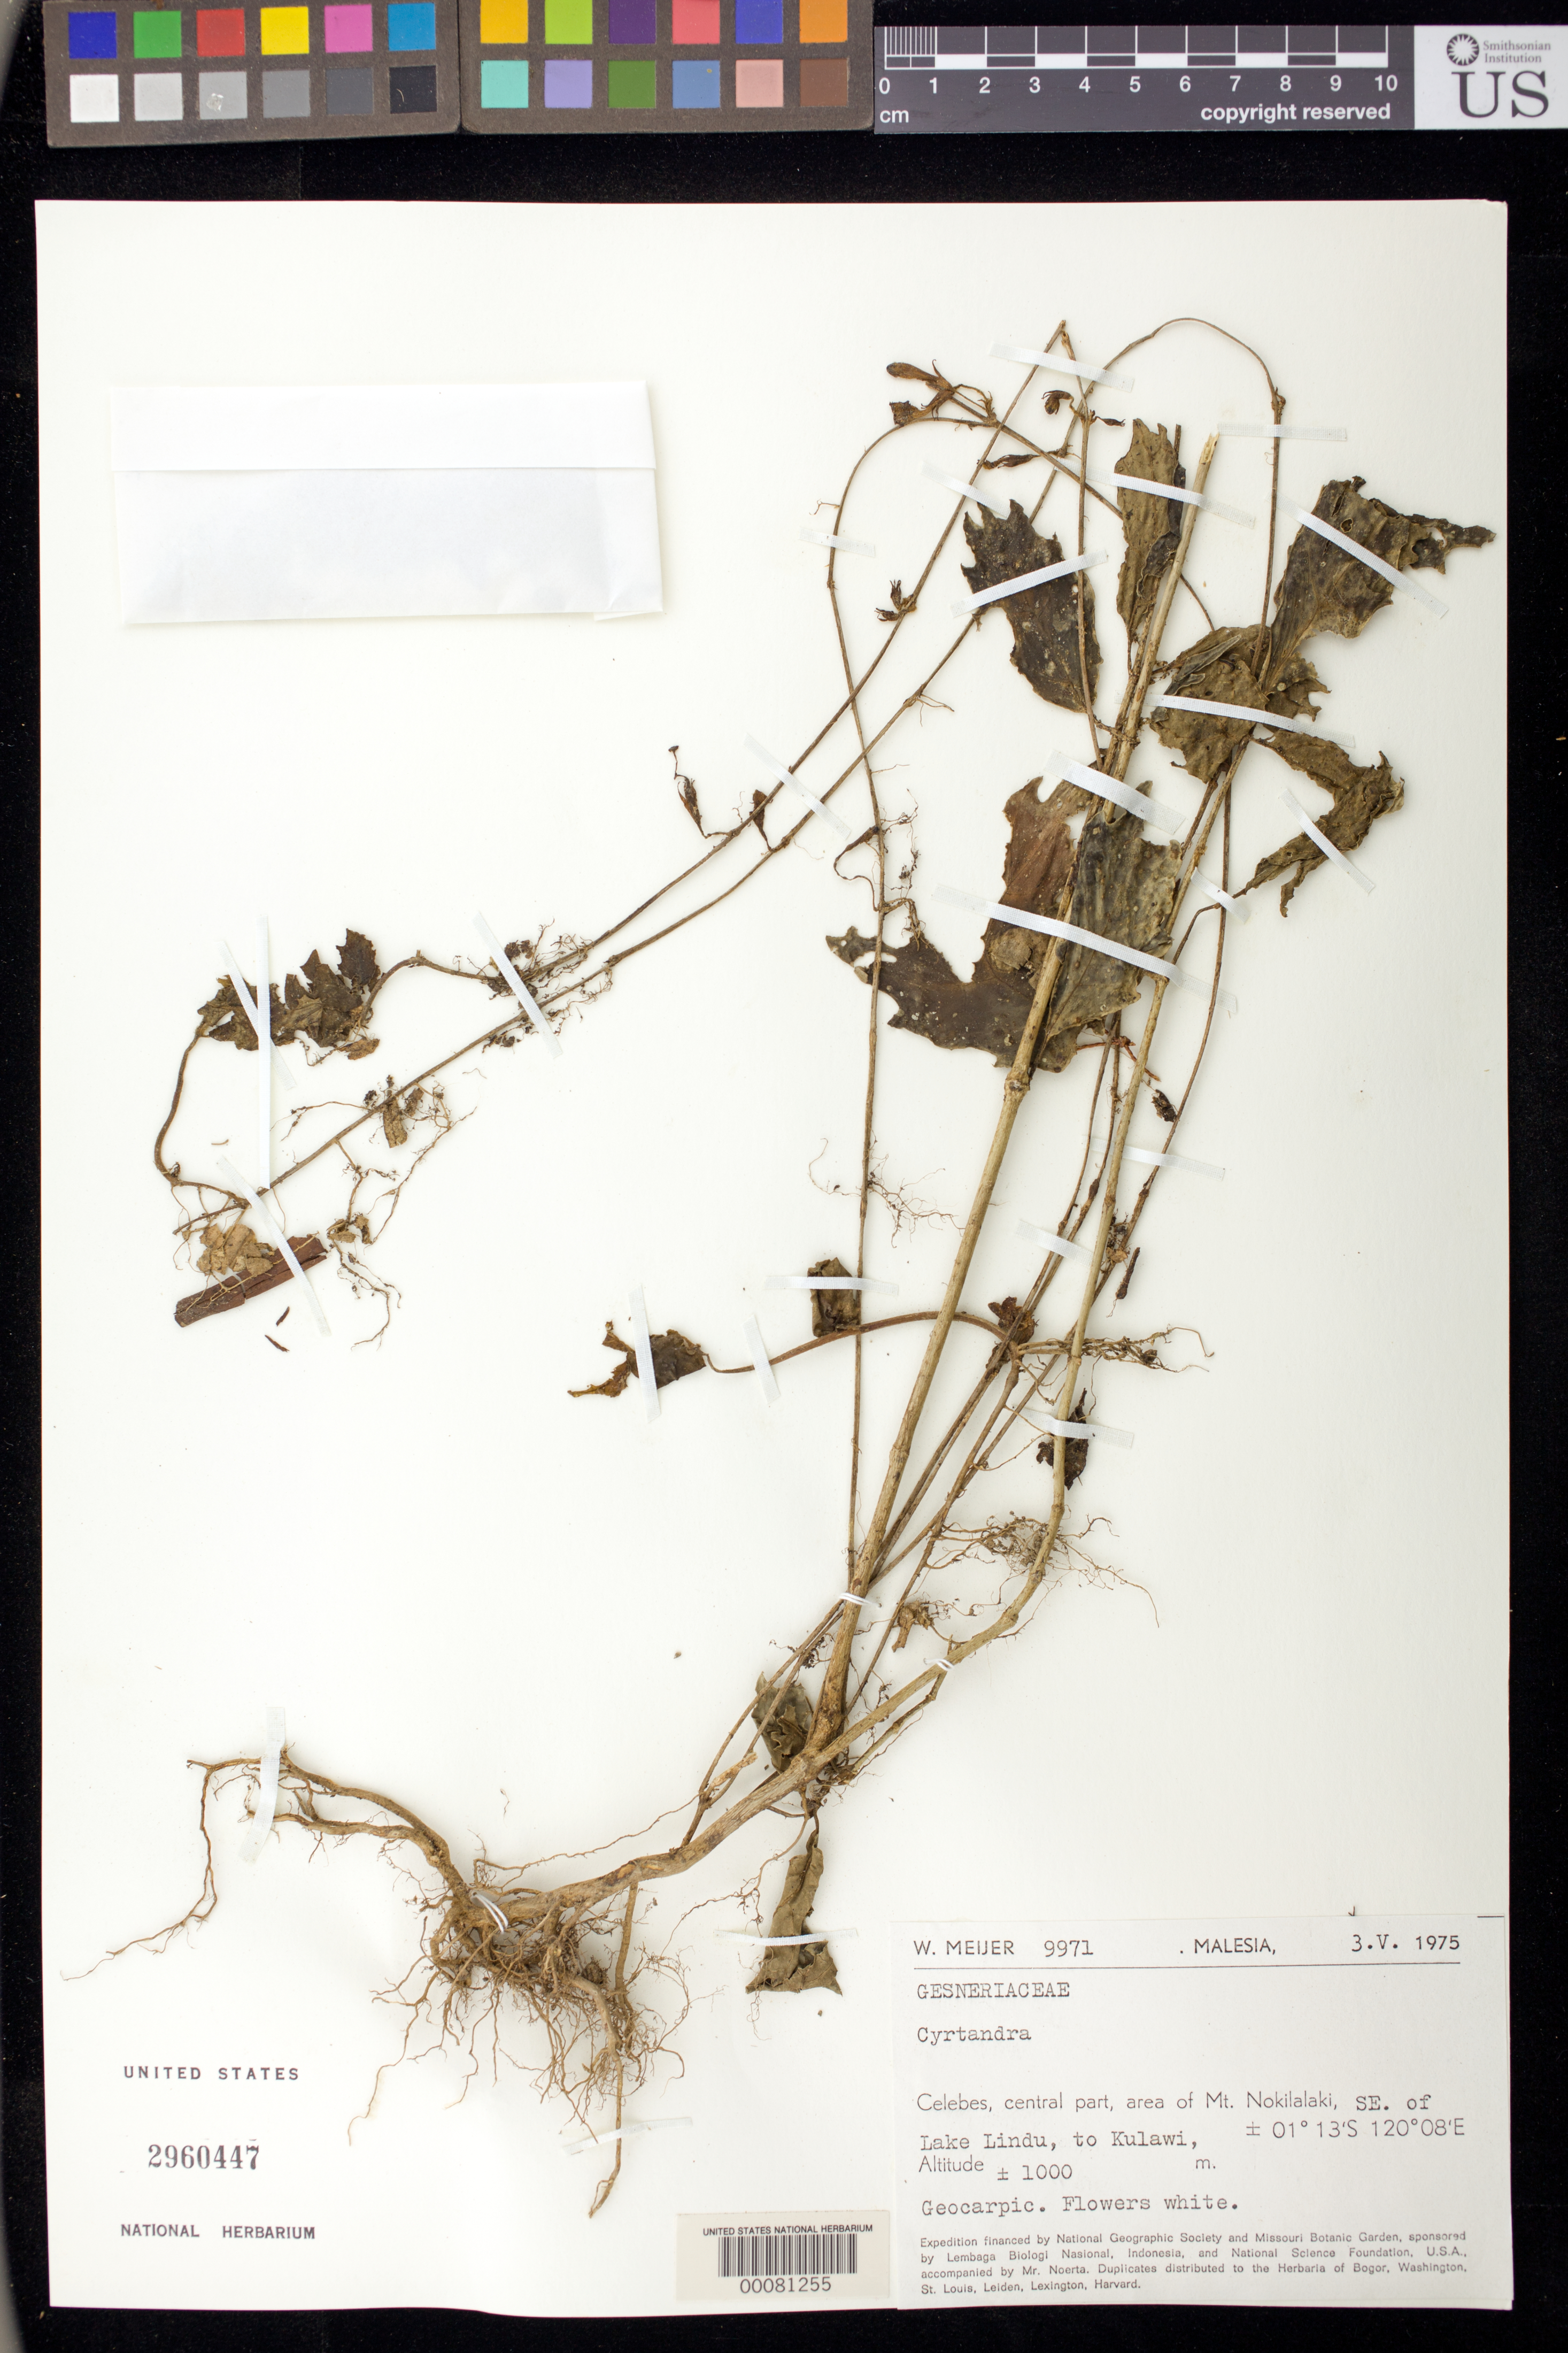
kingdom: Plantae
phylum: Tracheophyta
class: Magnoliopsida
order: Lamiales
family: Gesneriaceae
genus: Cyrtandra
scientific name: Cyrtandra geocarpa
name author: Koord.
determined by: Skog, Laurence E.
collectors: W. Meijer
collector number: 9971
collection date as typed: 03 May 1975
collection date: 1975-05-03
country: Indonesia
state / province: Sulawesi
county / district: Sulawesi Tengah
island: Sulawesi [Celebes]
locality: Central part, area of Mt Nokilalaki, SE of Lake Lindu, to Kulawi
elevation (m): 1000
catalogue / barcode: US 2960447